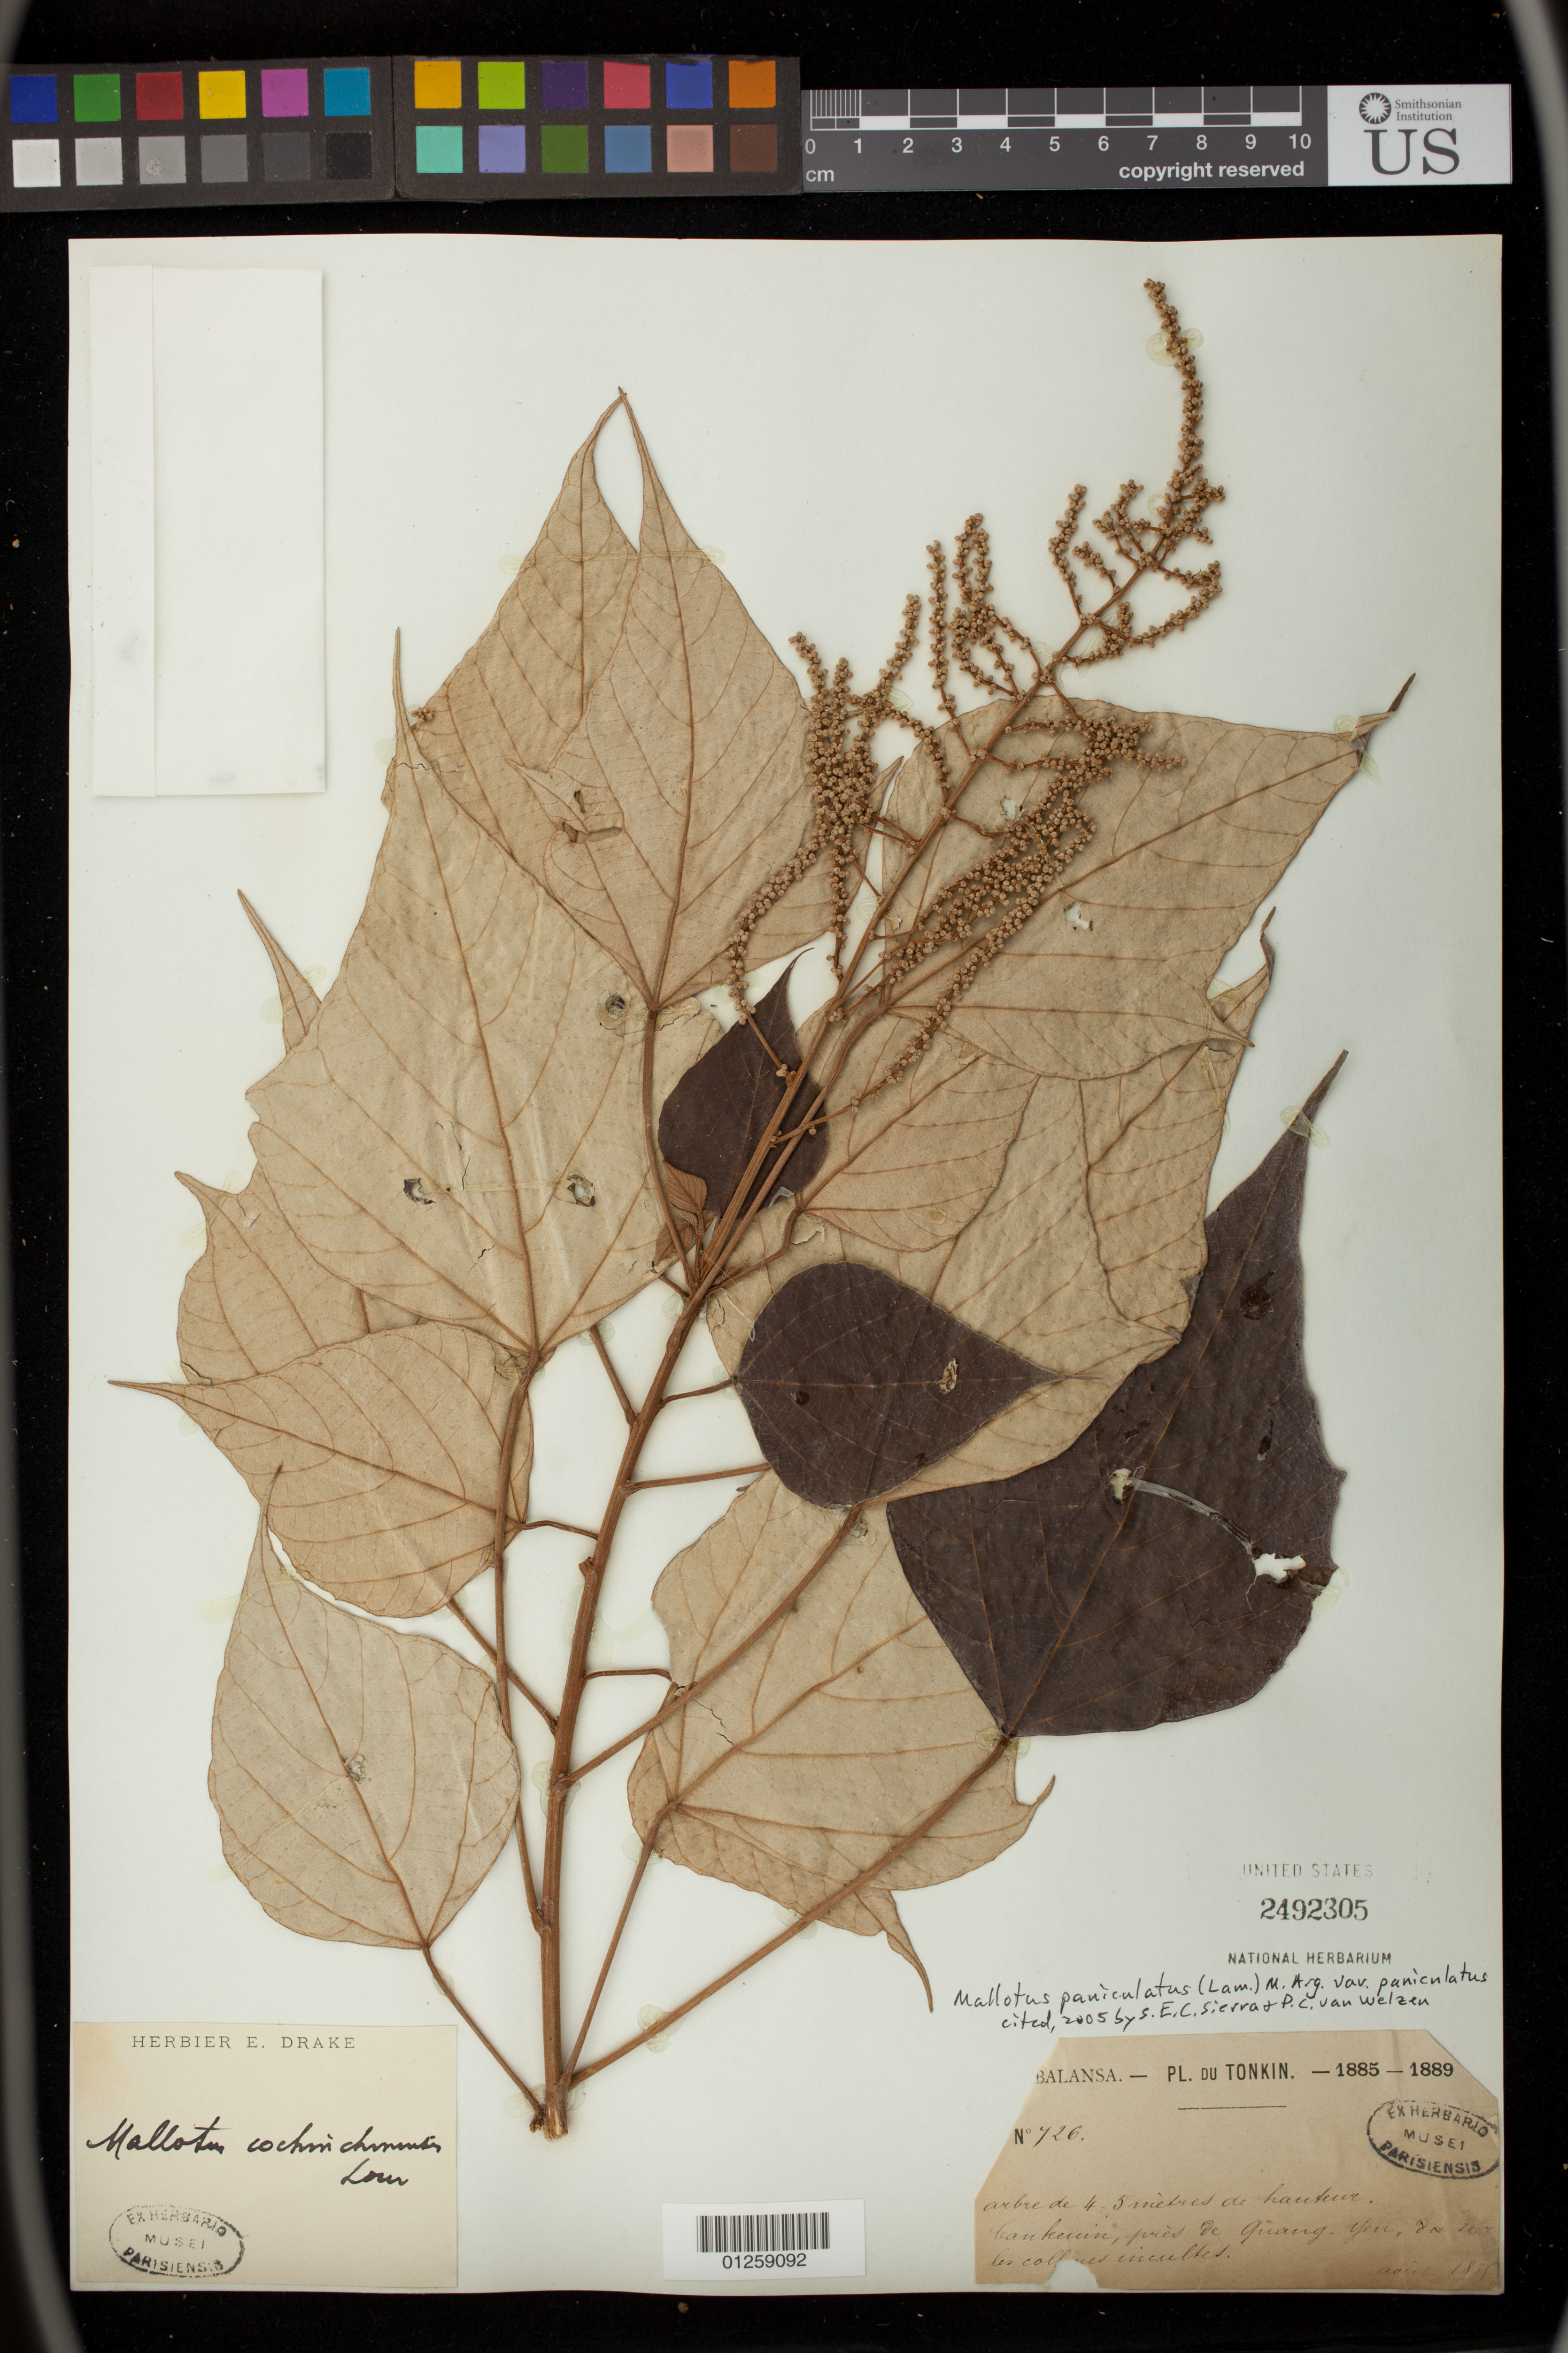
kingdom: Plantae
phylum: Tracheophyta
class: Magnoliopsida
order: Malpighiales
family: Euphorbiaceae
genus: Mallotus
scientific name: Mallotus paniculatus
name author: (Lam.) Müll. Arg.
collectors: B. Balansa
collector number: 726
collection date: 1885-08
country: Vietnam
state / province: Quang Ninh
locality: Quang Yen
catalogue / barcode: US 2492305